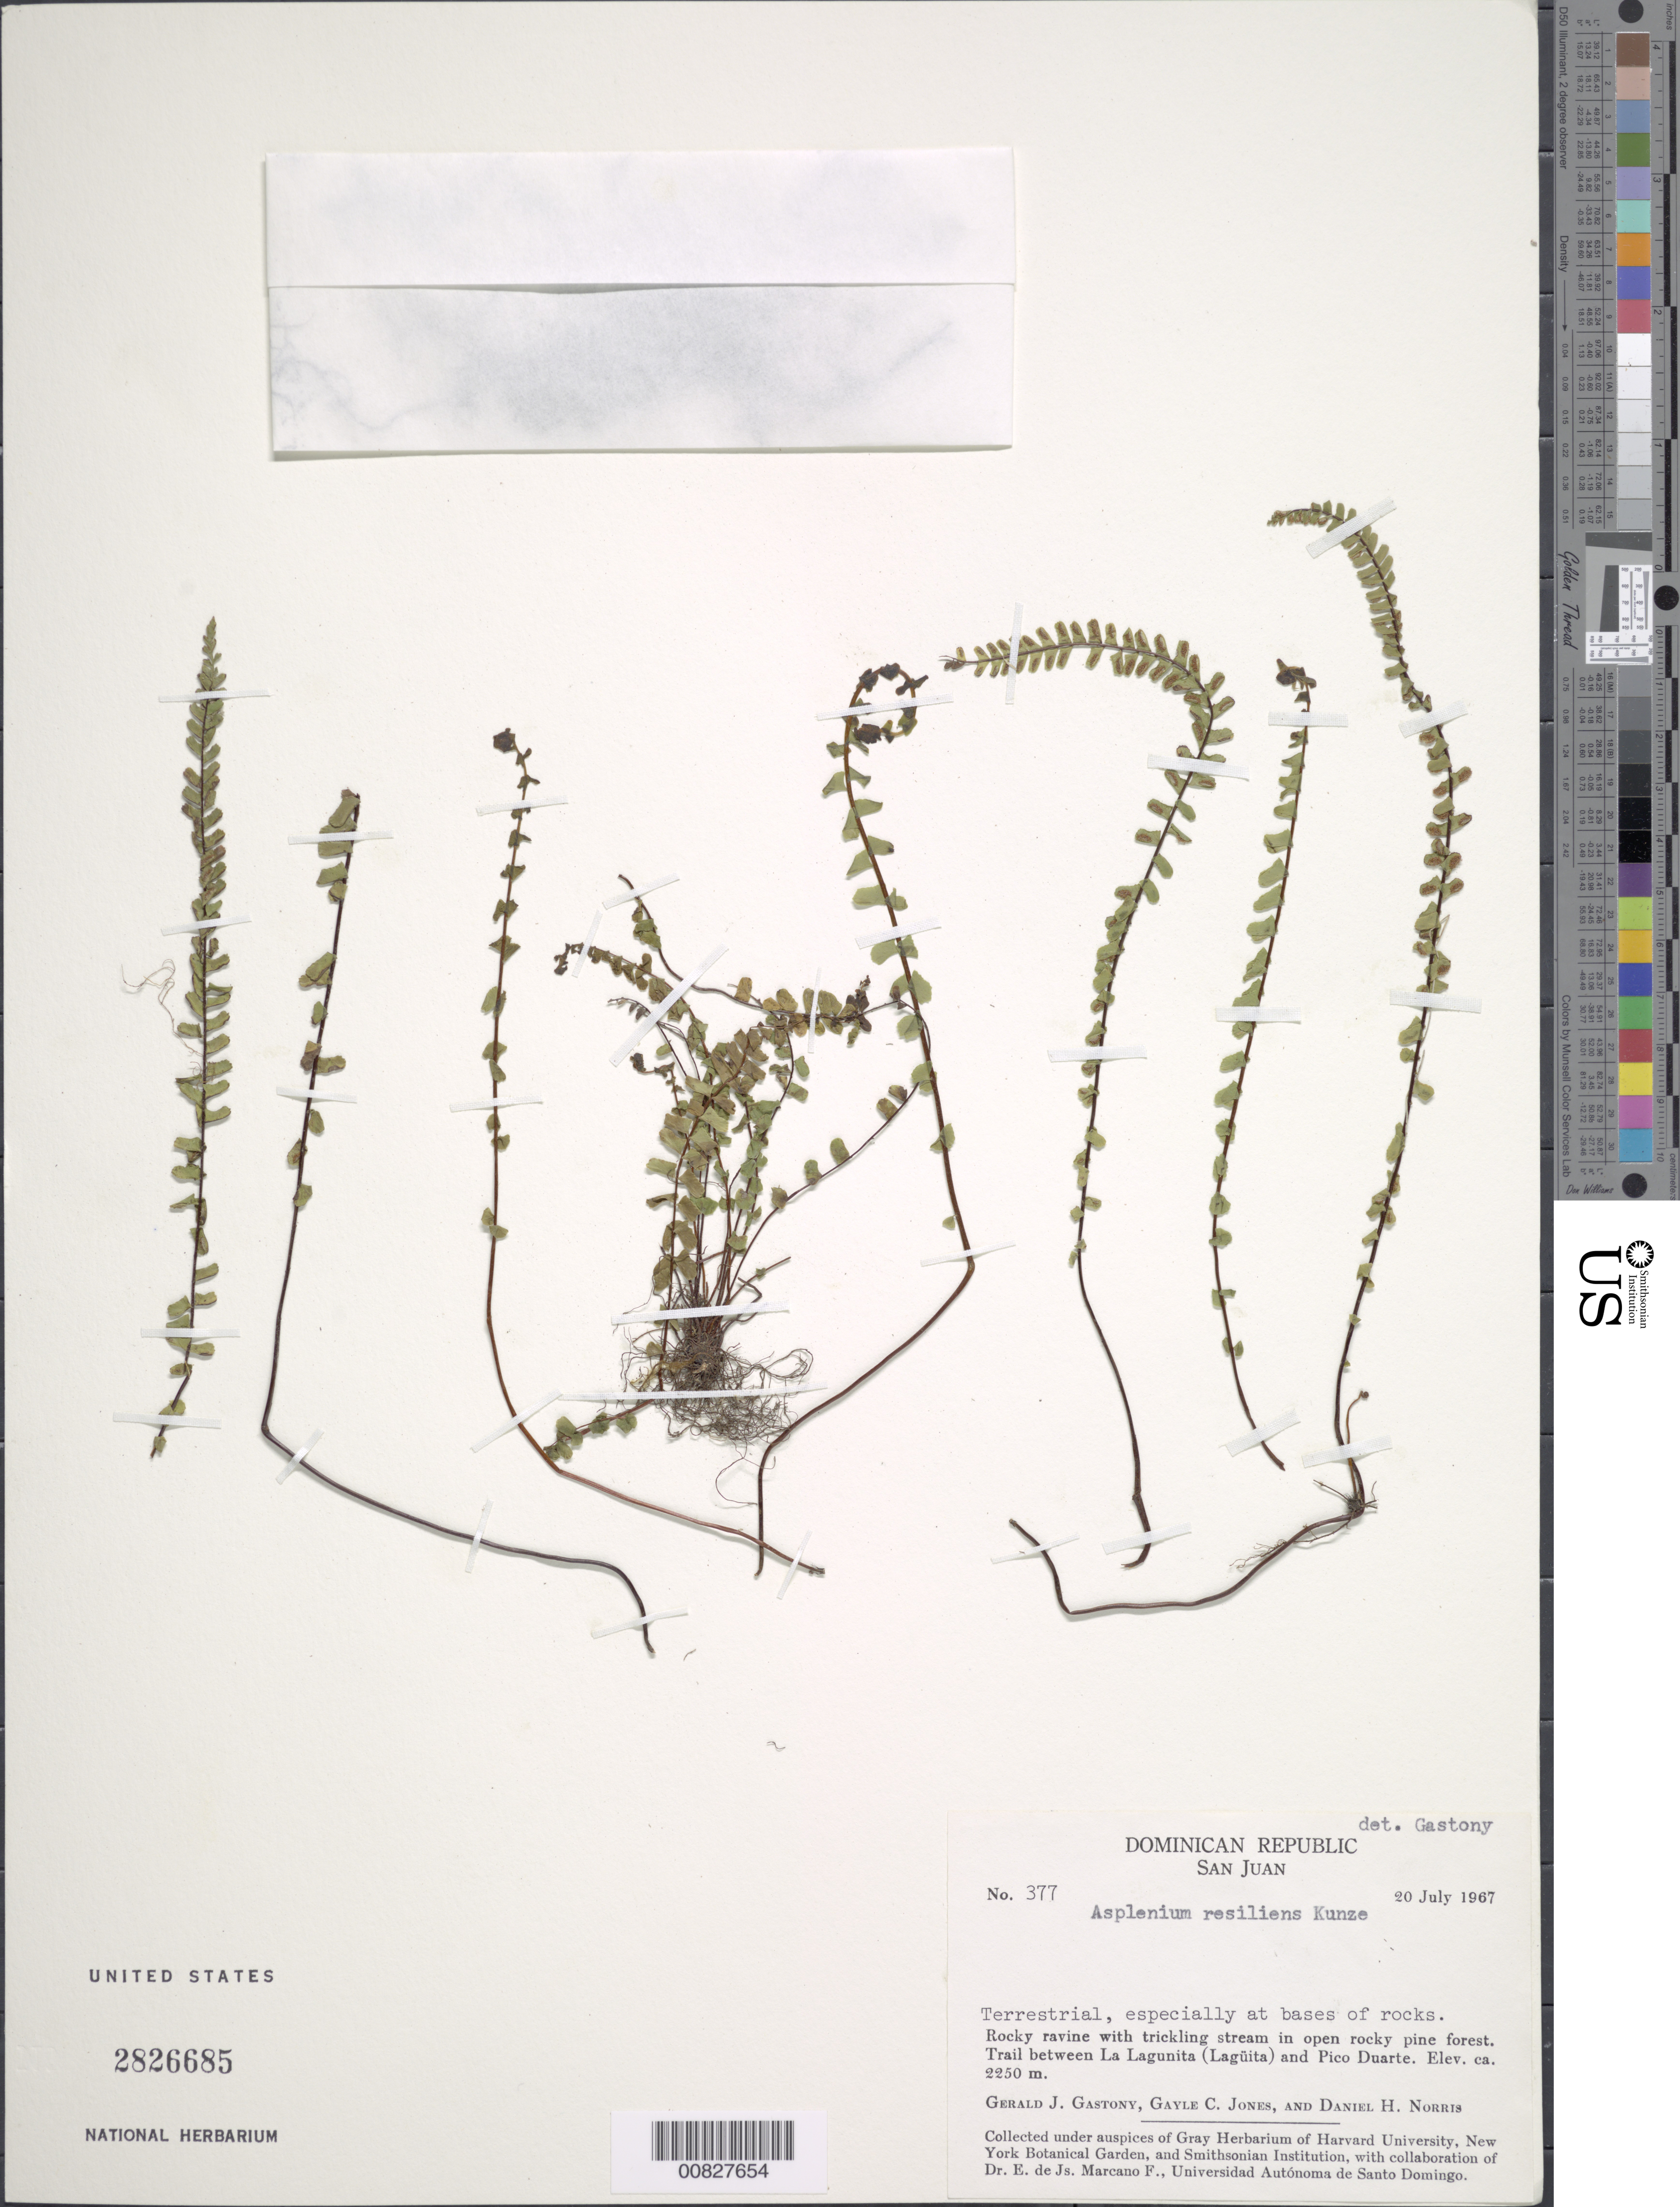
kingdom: Plantae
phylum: Tracheophyta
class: Polypodiopsida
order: Polypodiales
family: Aspleniaceae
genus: Asplenium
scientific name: Asplenium resiliens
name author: Kunze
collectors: G. Gastony, G. C. Jones & D. H. Norris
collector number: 377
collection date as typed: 20 Jul 1967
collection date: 1967-07-20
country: Dominican Republic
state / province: San Juan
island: Hispaniola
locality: La Lagunita (Lagüita) to Pico Duarte trail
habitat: Rocky ravine with trickling stream in open rocky pine forest, especially at bases of rocks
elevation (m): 2250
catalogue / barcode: US 2826685